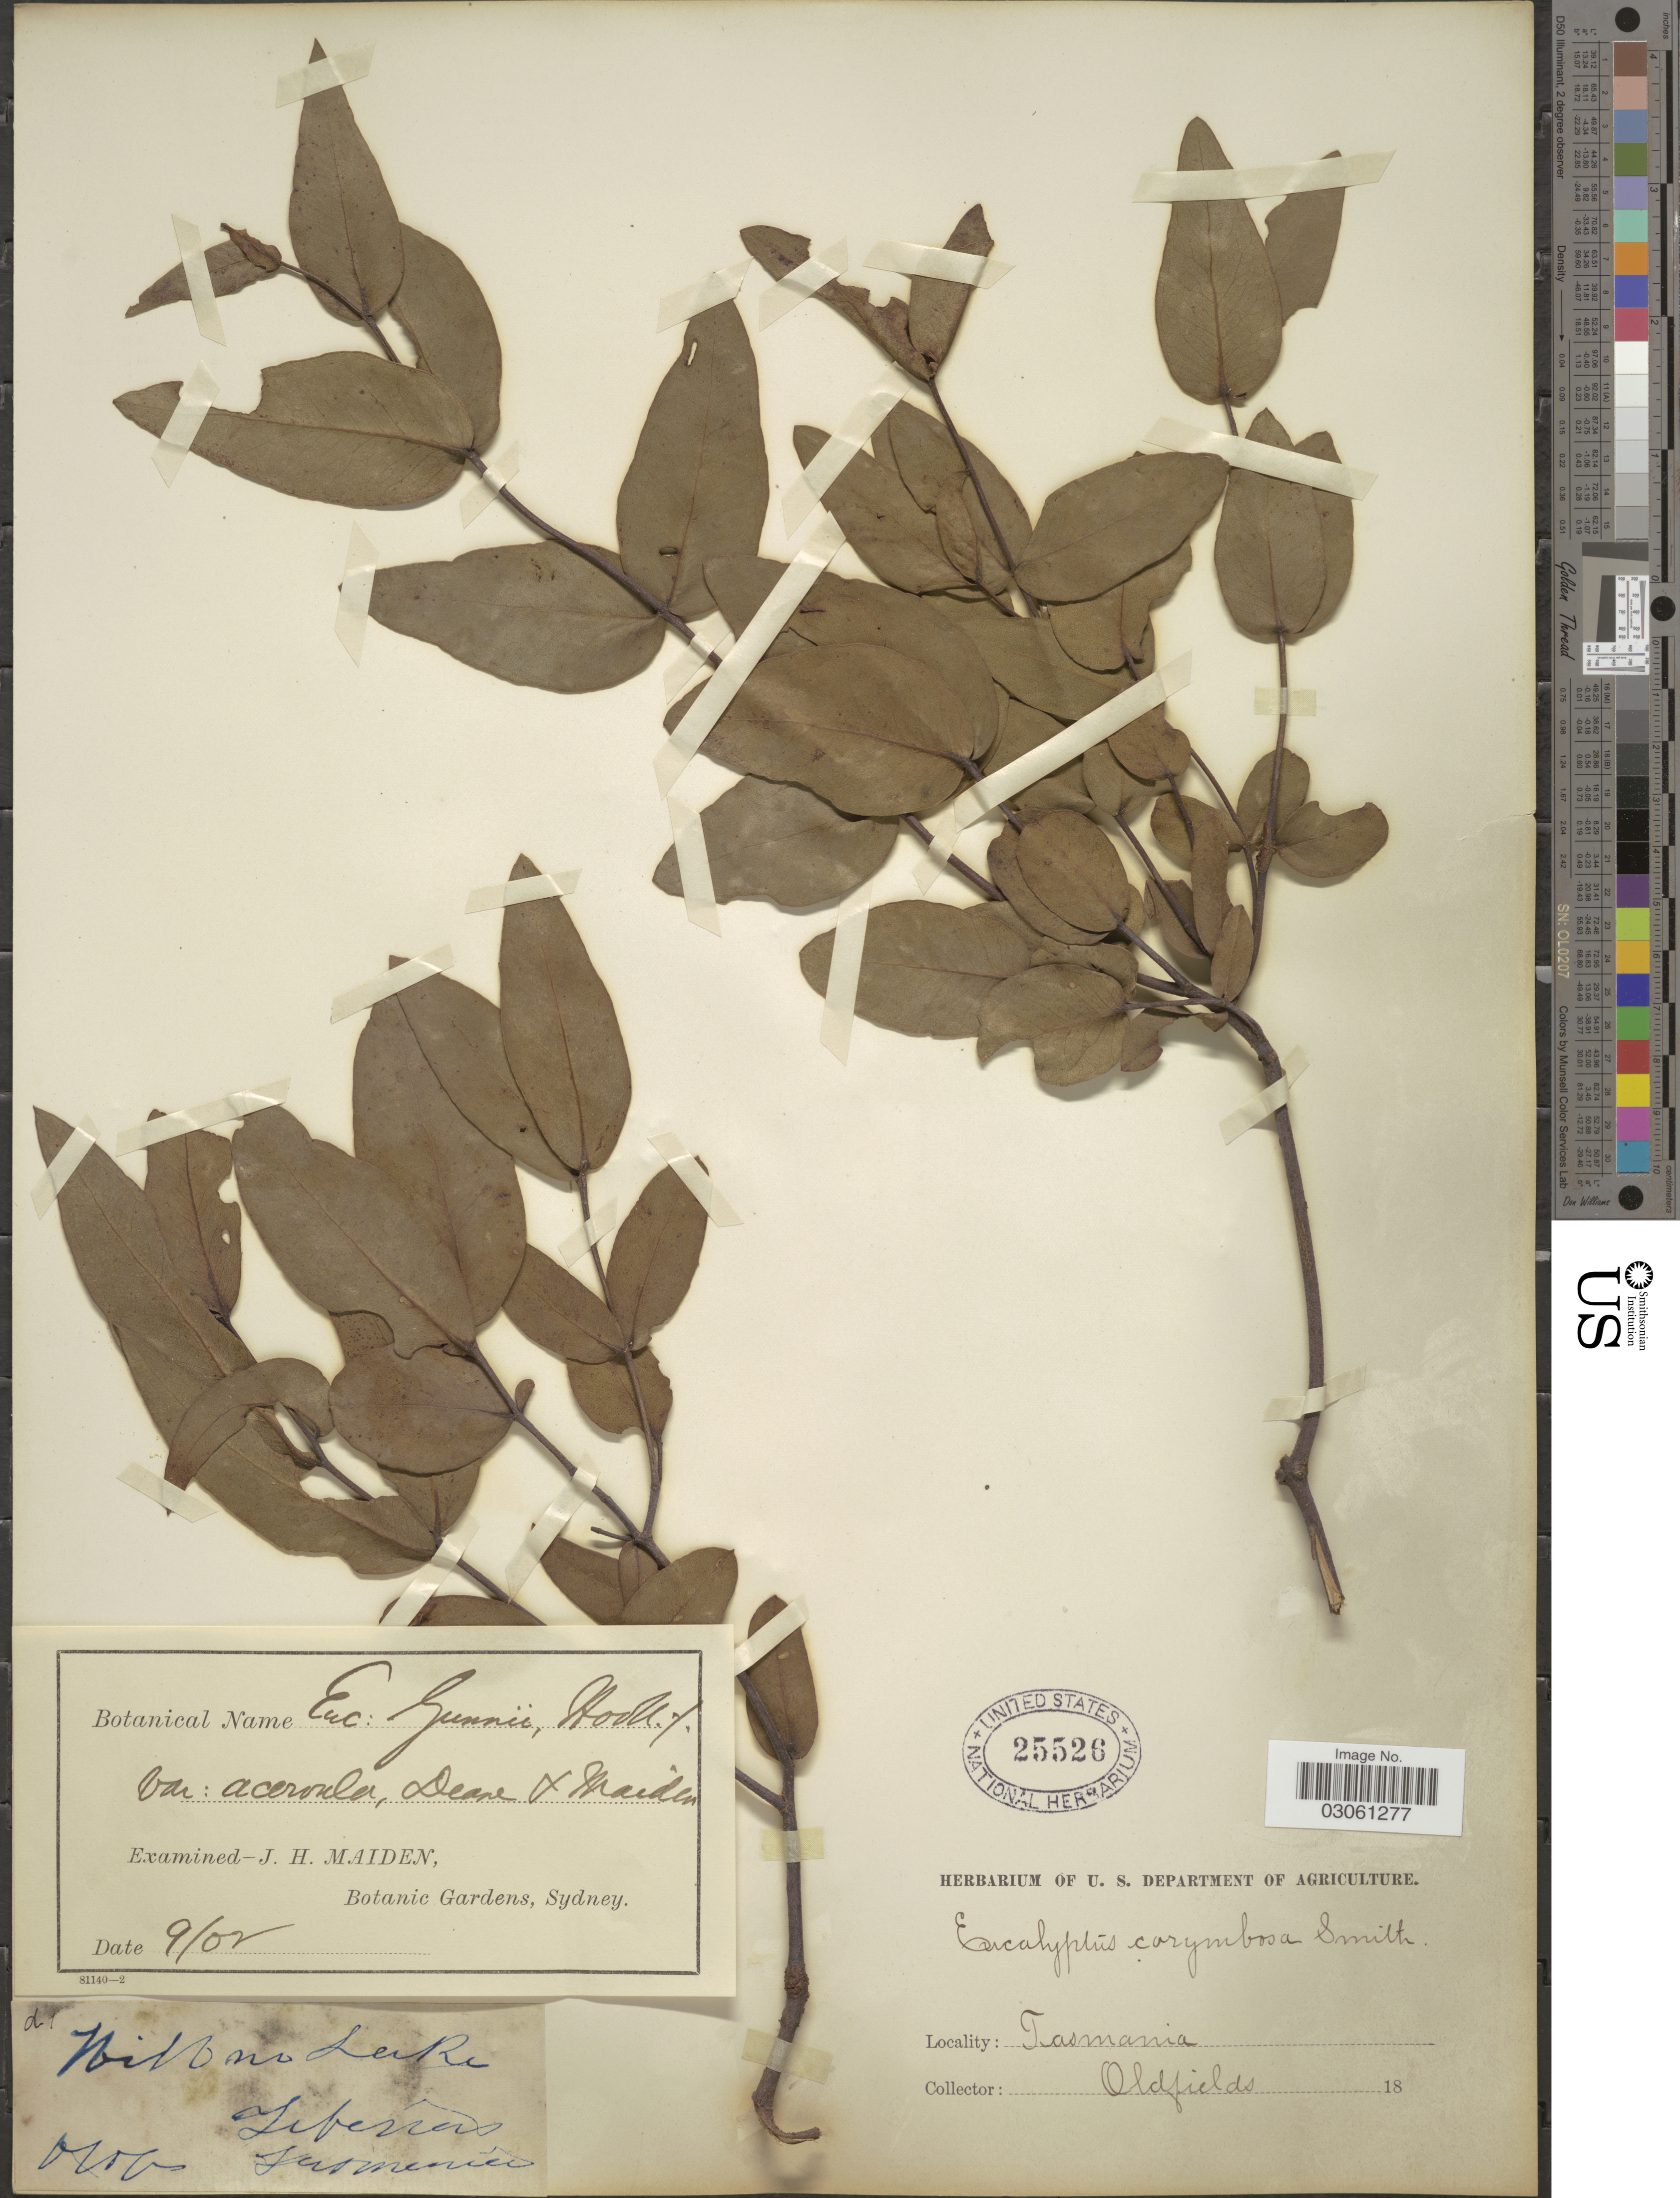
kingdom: Plantae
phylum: Tracheophyta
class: Magnoliopsida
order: Myrtales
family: Myrtaceae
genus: Eucalyptus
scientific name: Eucalyptus gunnii var. acervula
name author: H. Deane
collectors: Oldfield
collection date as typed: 18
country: Australia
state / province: Tasmania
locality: Tiberias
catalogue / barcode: US 25526